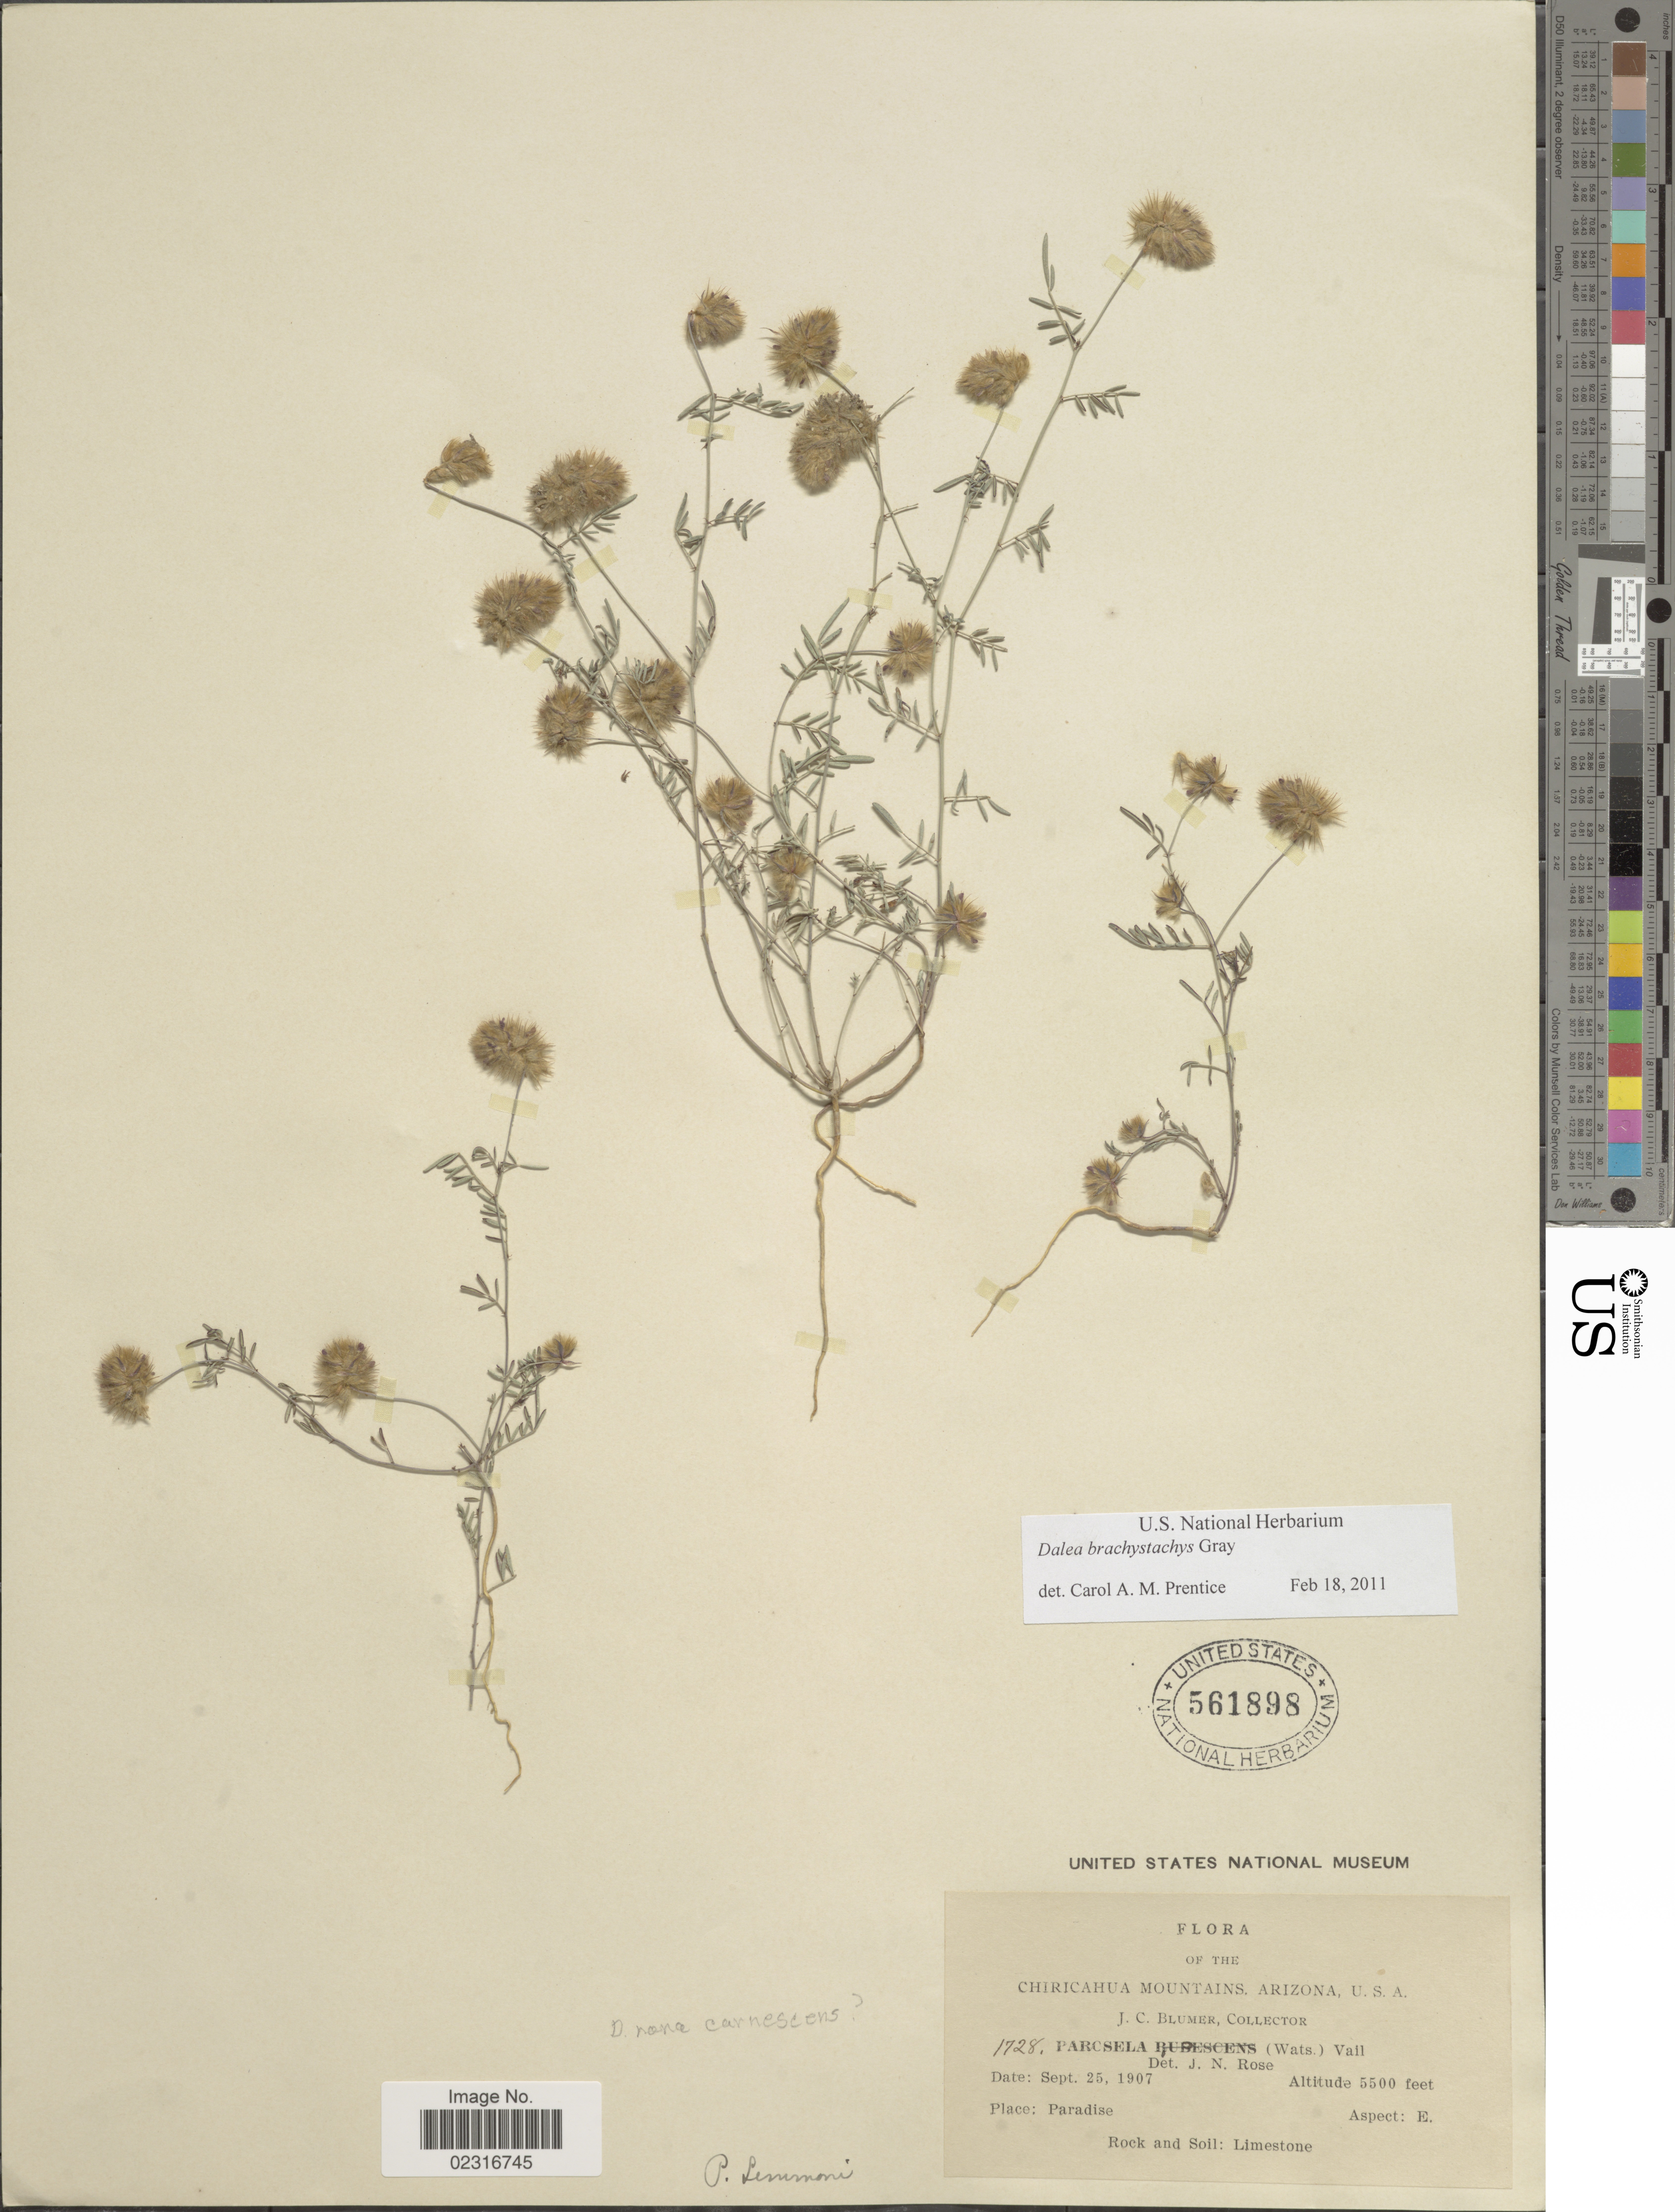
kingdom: Plantae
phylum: Tracheophyta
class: Magnoliopsida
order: Fabales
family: Fabaceae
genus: Dalea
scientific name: Dalea brachystachys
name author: A. Gray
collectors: J. C. Blumer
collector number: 1728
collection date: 1907-09-25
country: United States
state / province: Arizona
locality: Chiricahua Mountains, U.S.A. Paradise.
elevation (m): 1676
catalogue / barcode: US 561898